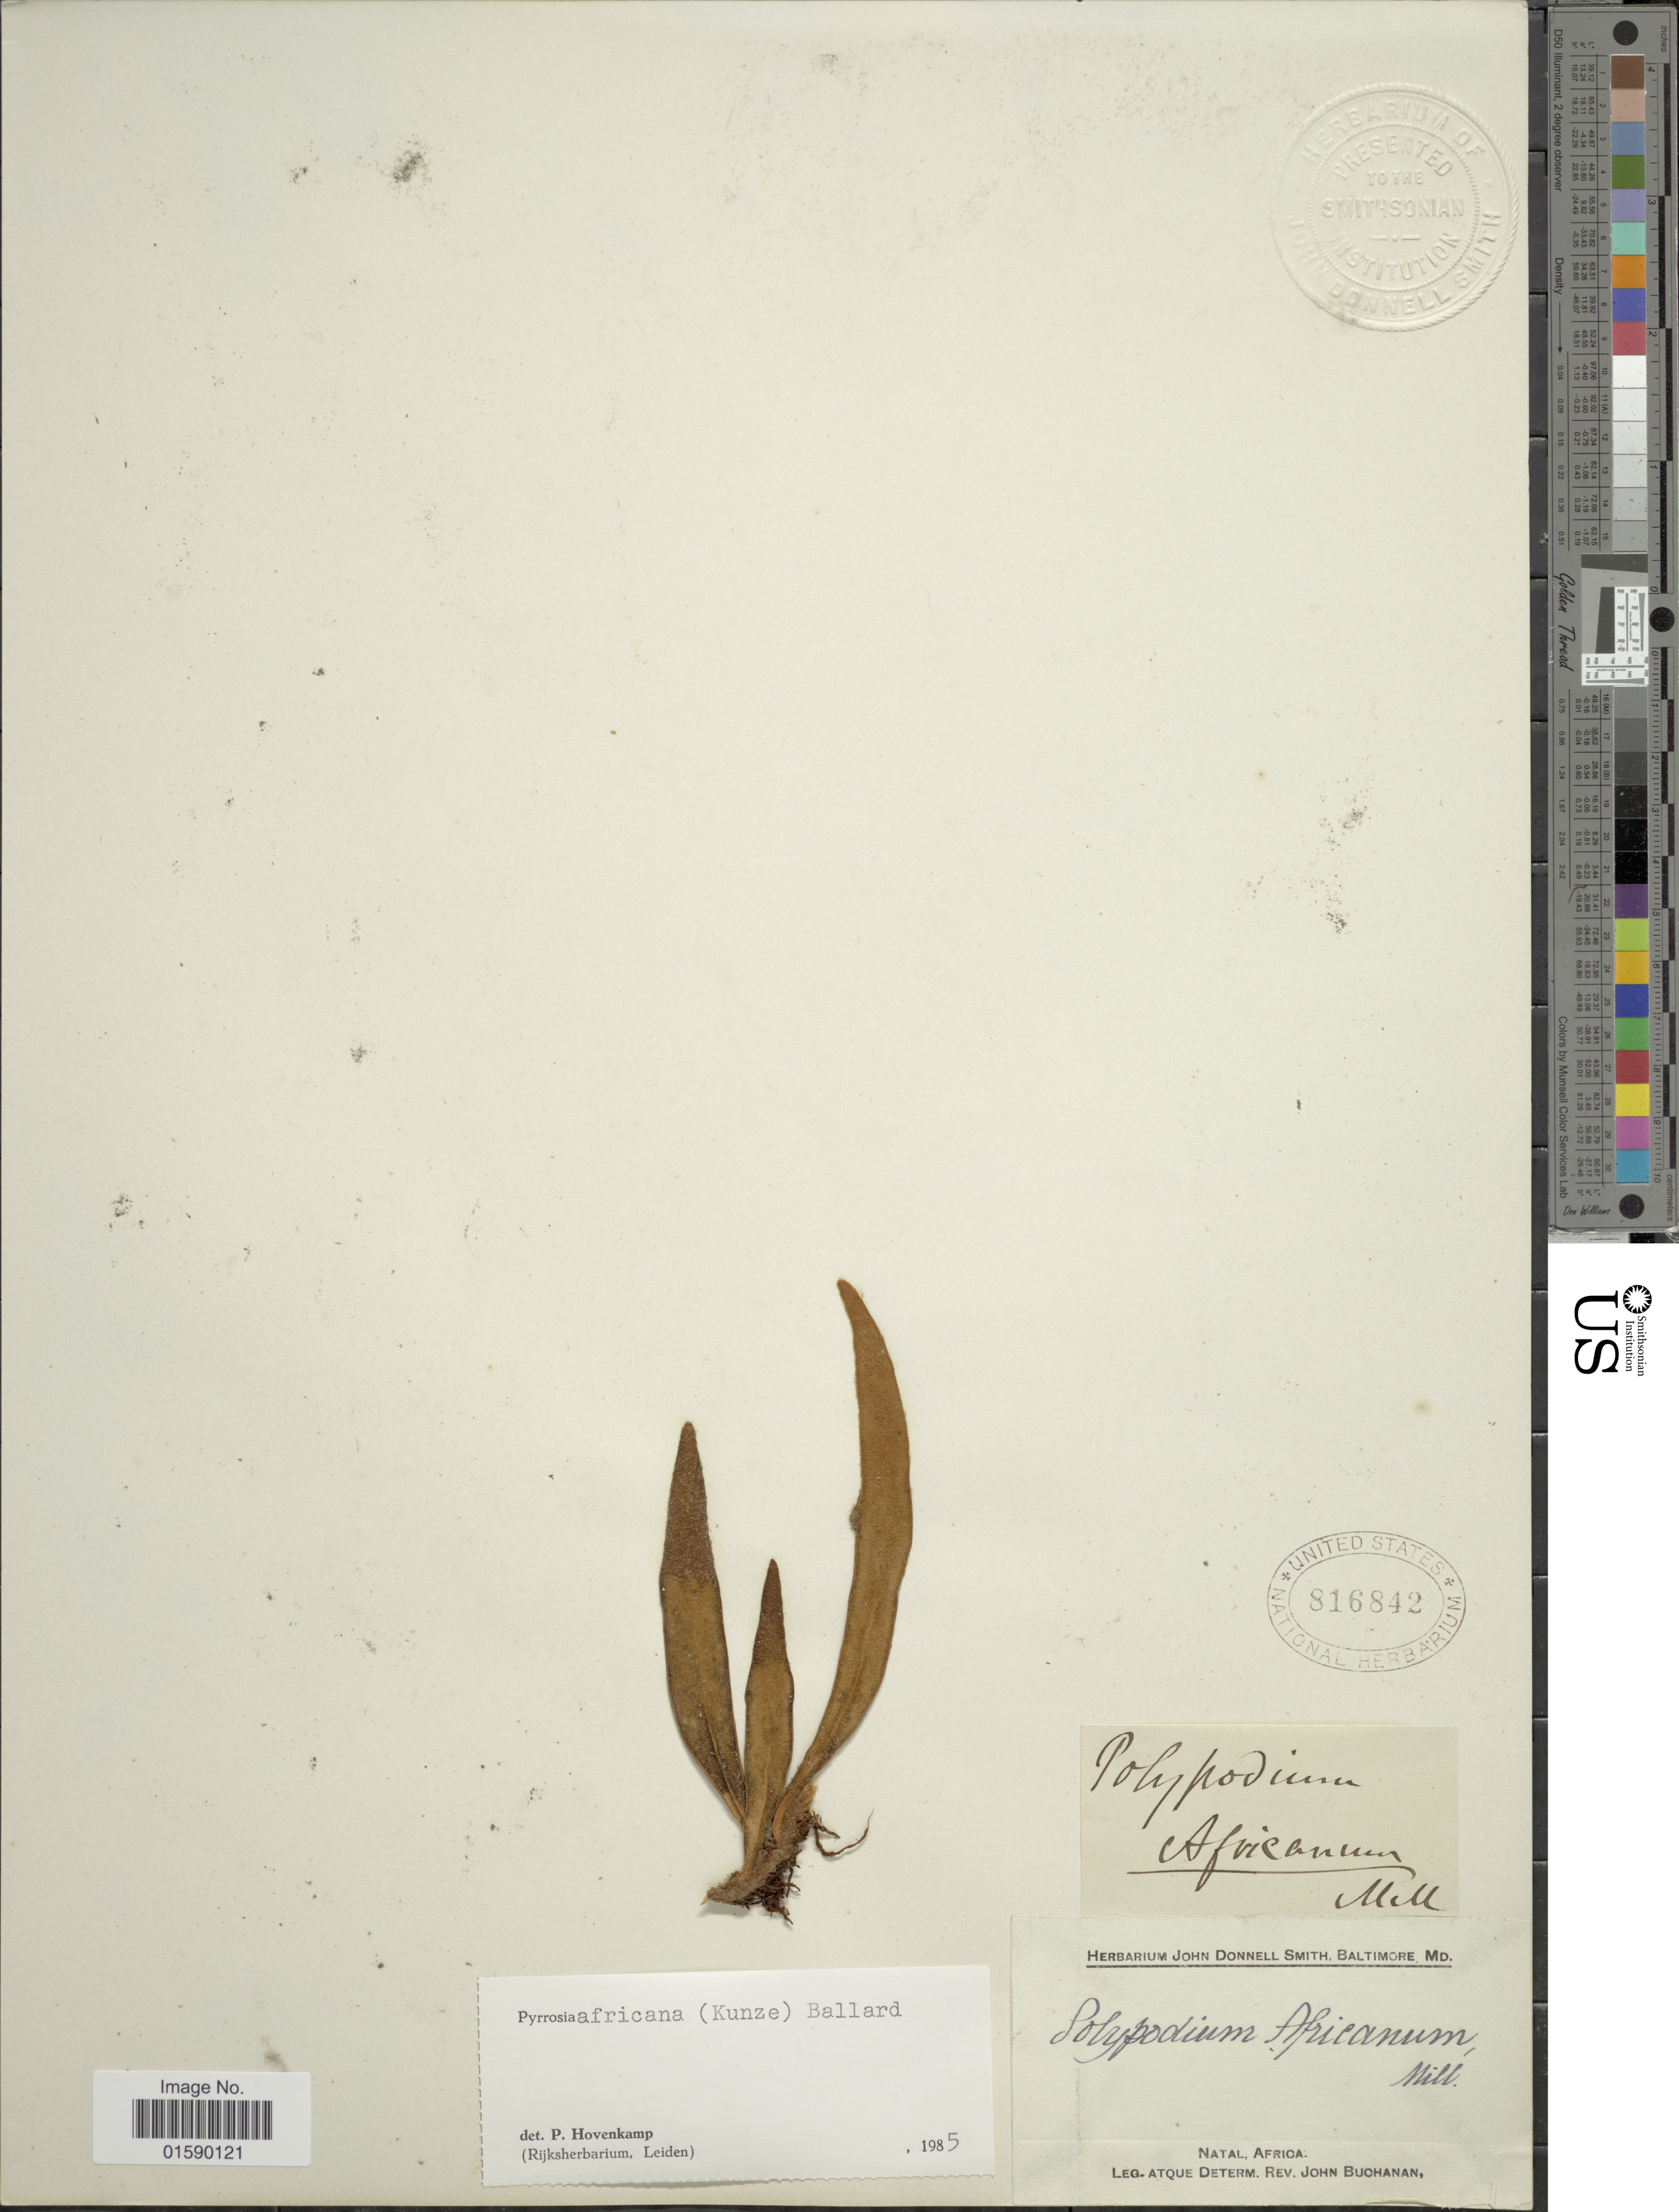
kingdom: Plantae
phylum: Tracheophyta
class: Polypodiopsida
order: Polypodiales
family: Polypodiaceae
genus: Pyrrosia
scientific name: Pyrrosia africana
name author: (Kunze) Ballard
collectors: J. Buchanan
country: South Africa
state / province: KwaZulu-Natal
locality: Natal, Afrika.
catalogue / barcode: US 816842